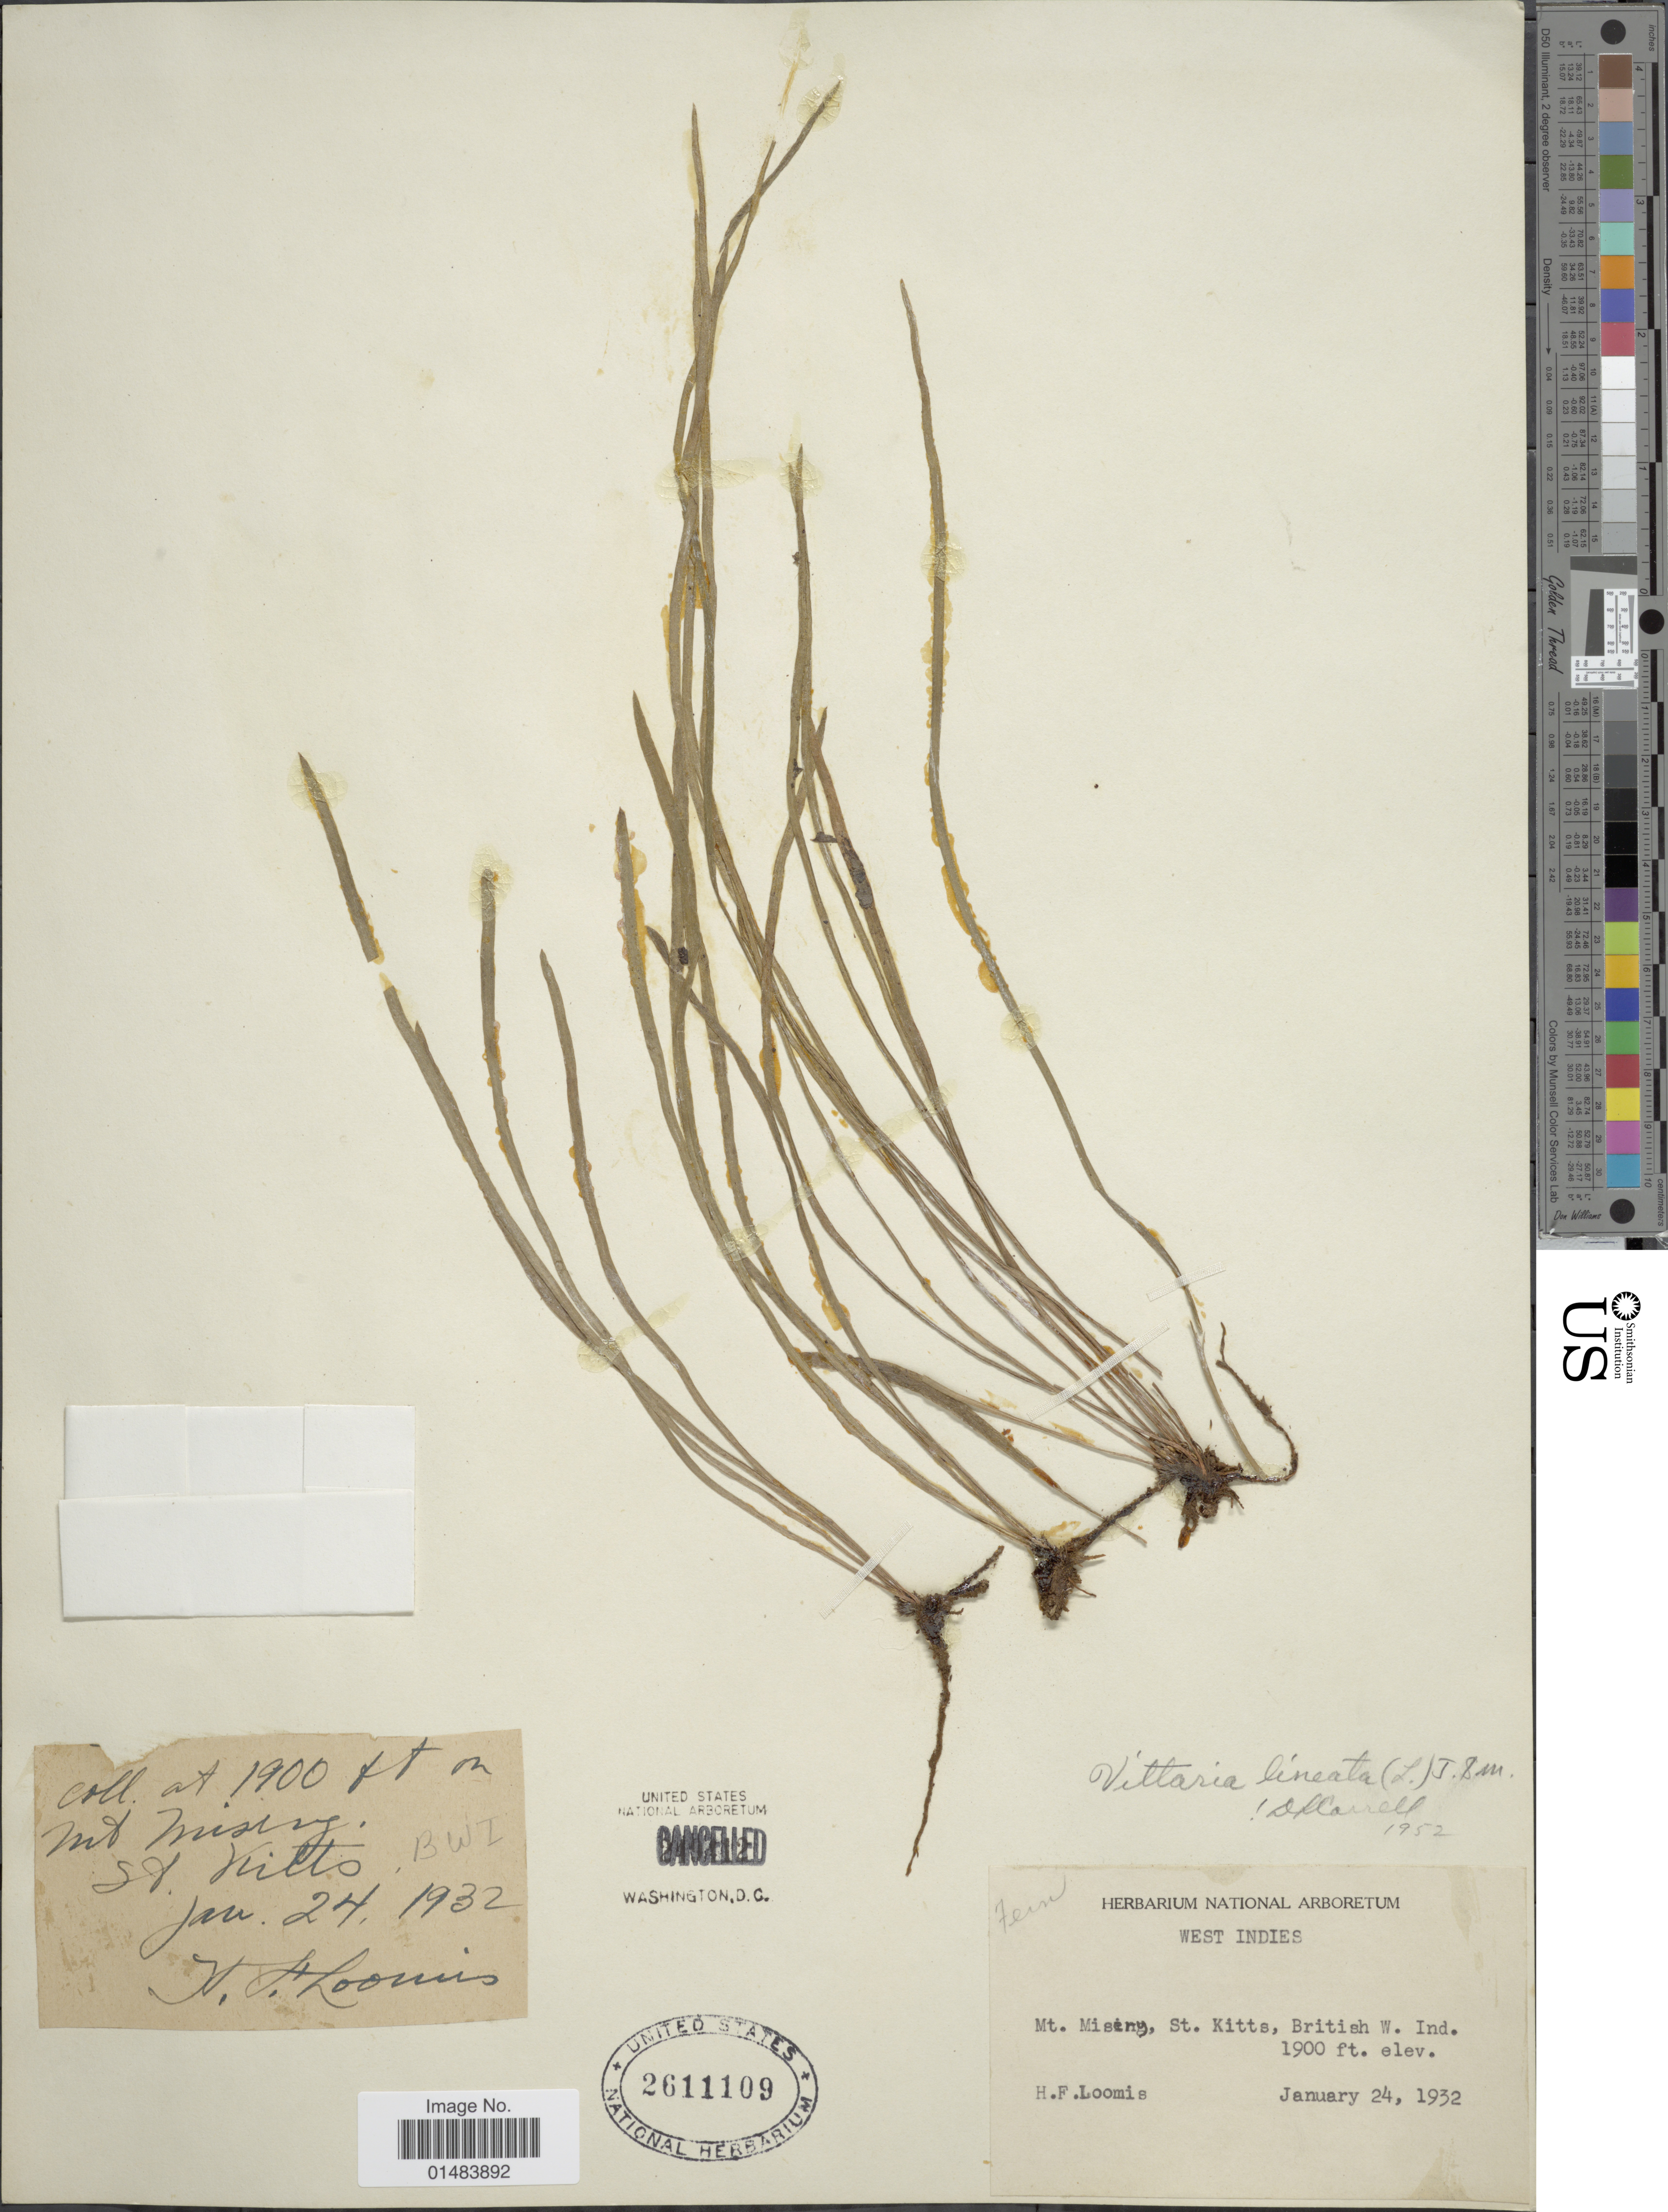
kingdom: Plantae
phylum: Tracheophyta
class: Polypodiopsida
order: Polypodiales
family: Pteridaceae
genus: Vittaria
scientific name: Vittaria lineata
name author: (L.) Sm.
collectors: H. F. Loomis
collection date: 1932-01-24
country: St. Christopher-Nevis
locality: West Indies, Mt. Misery, St. Kitts, British W. Ind.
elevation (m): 579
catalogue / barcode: US 2611109